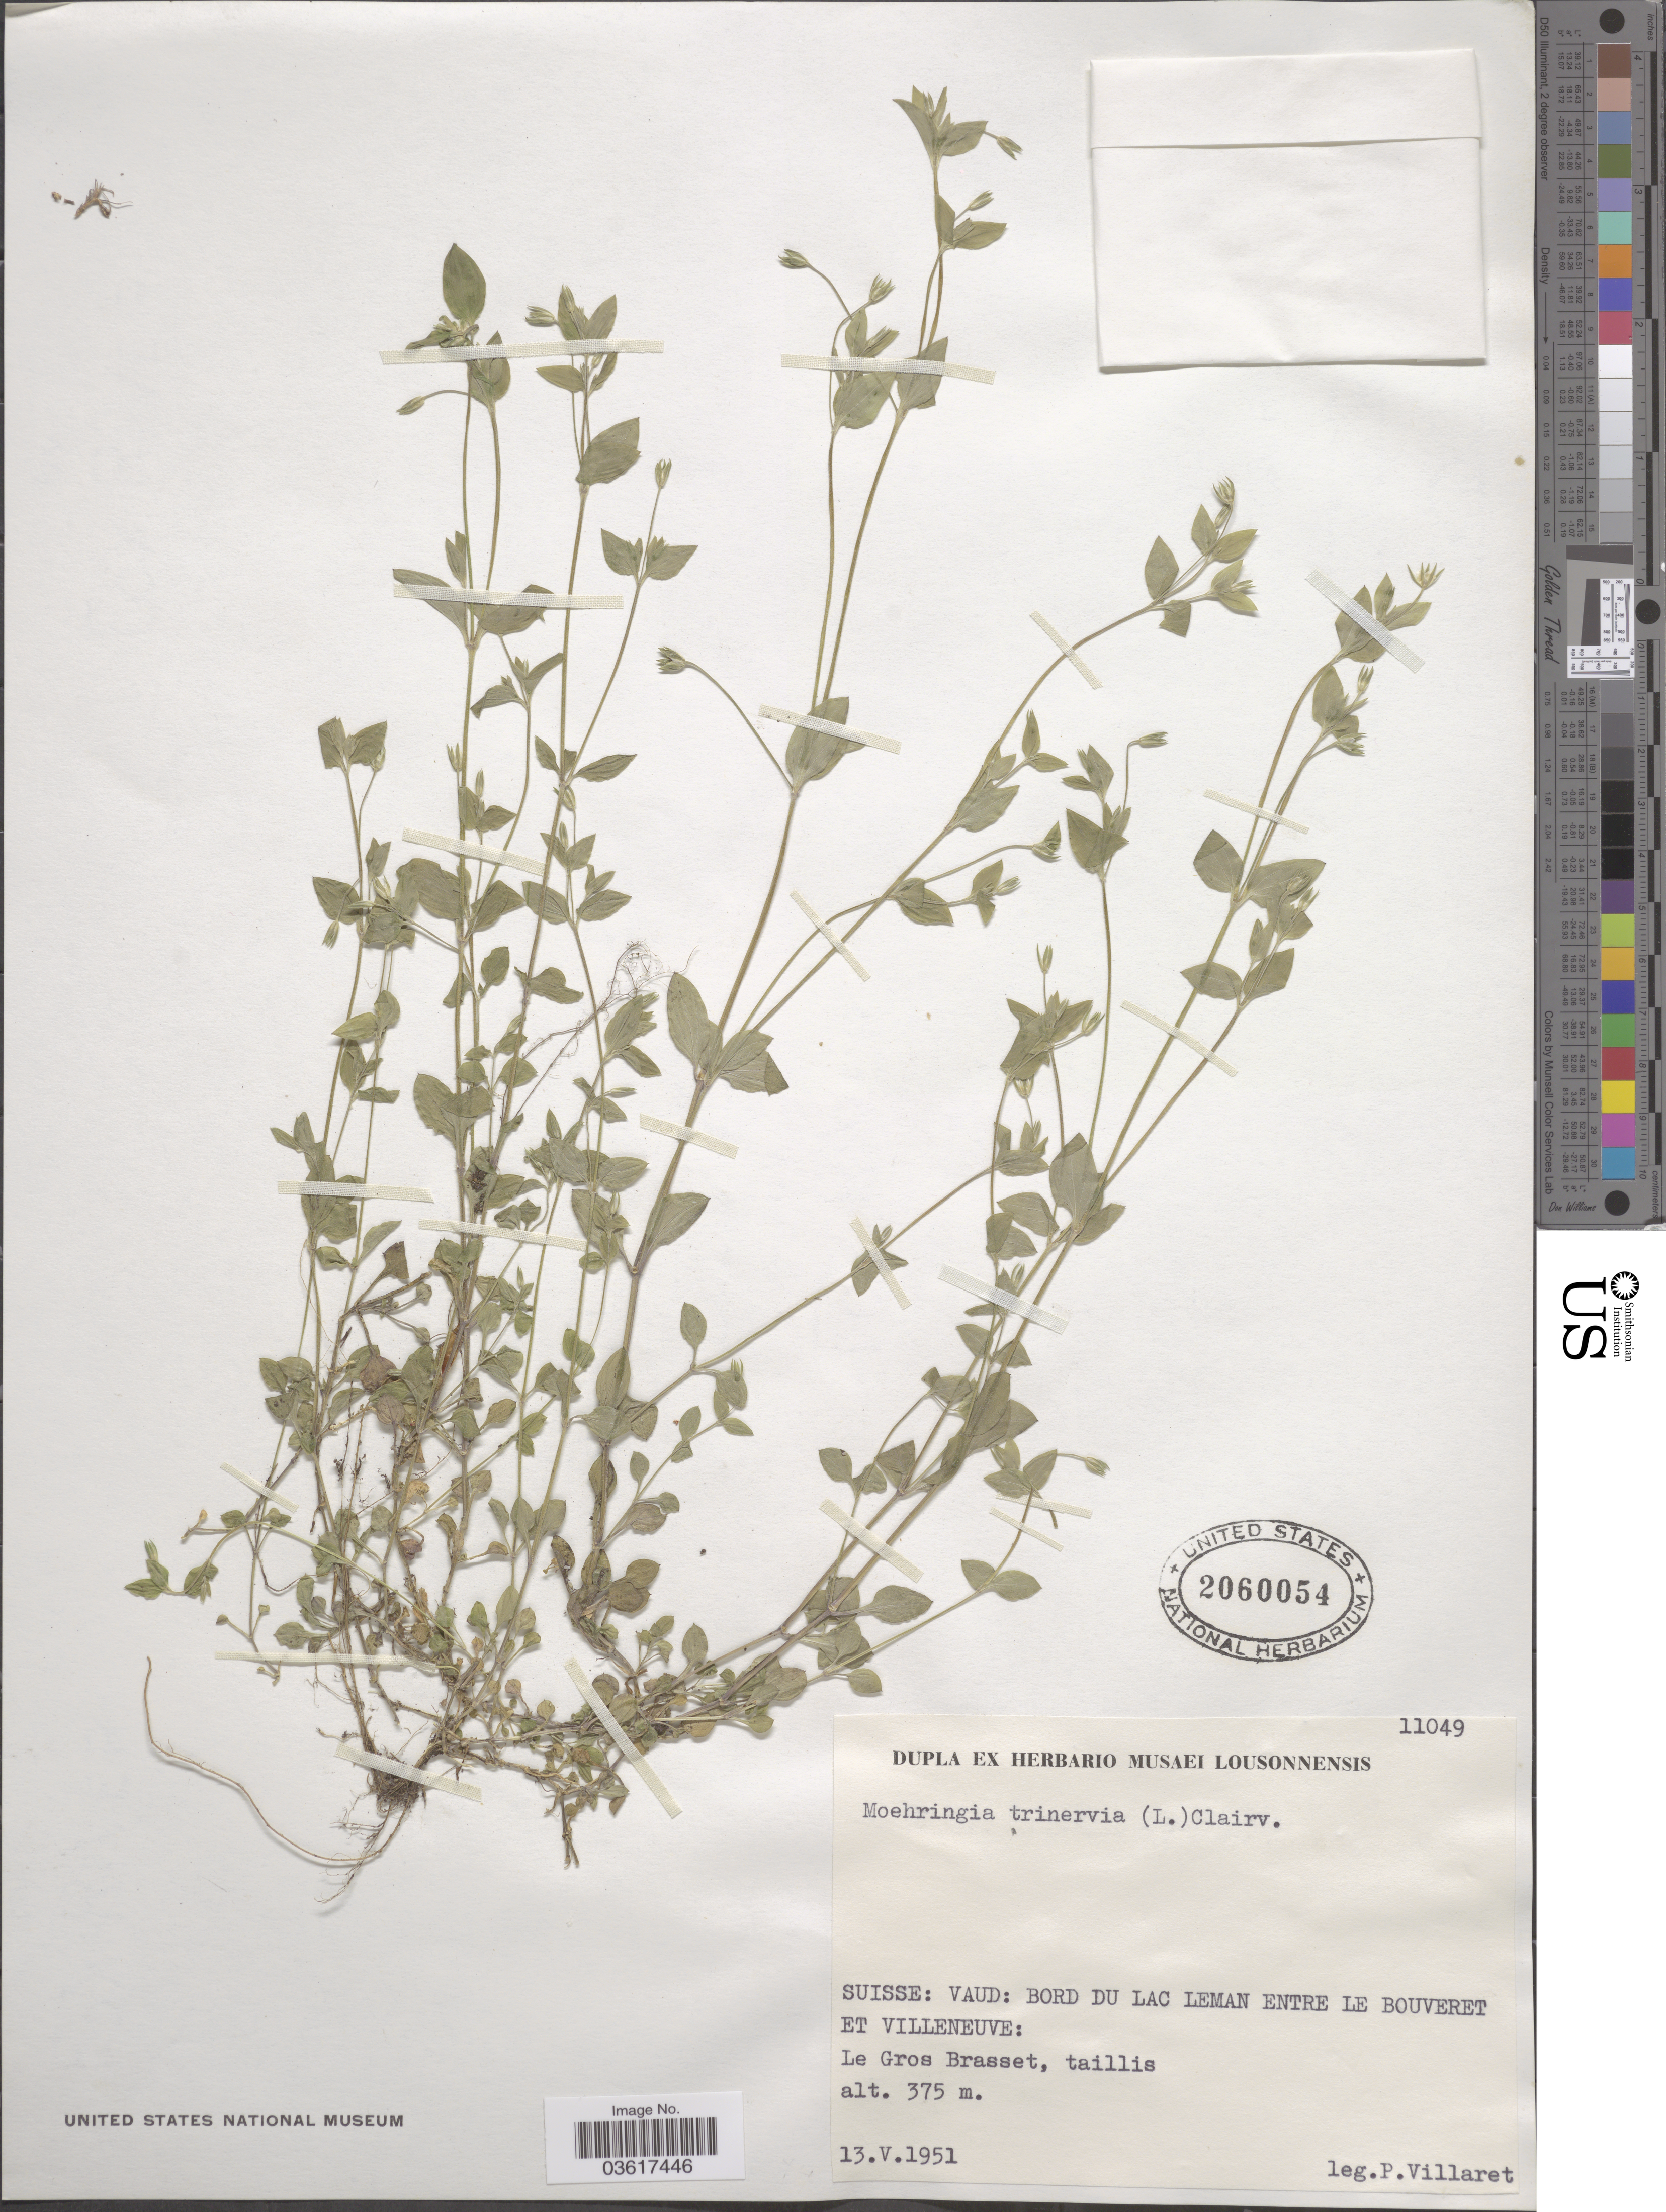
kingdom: Plantae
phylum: Tracheophyta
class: Magnoliopsida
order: Caryophyllales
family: Caryophyllaceae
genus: Moehringia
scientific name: Moehringia trinervia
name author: (L.) Clairv.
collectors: P. Villaret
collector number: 11049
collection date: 1951-05-13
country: Switzerland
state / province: Vaud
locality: Suisse: Vaud: Bord du lac Leman entre le Bouveret et Villeneuve: Le Gros Brasset, taillis.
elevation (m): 375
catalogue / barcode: US 2060054